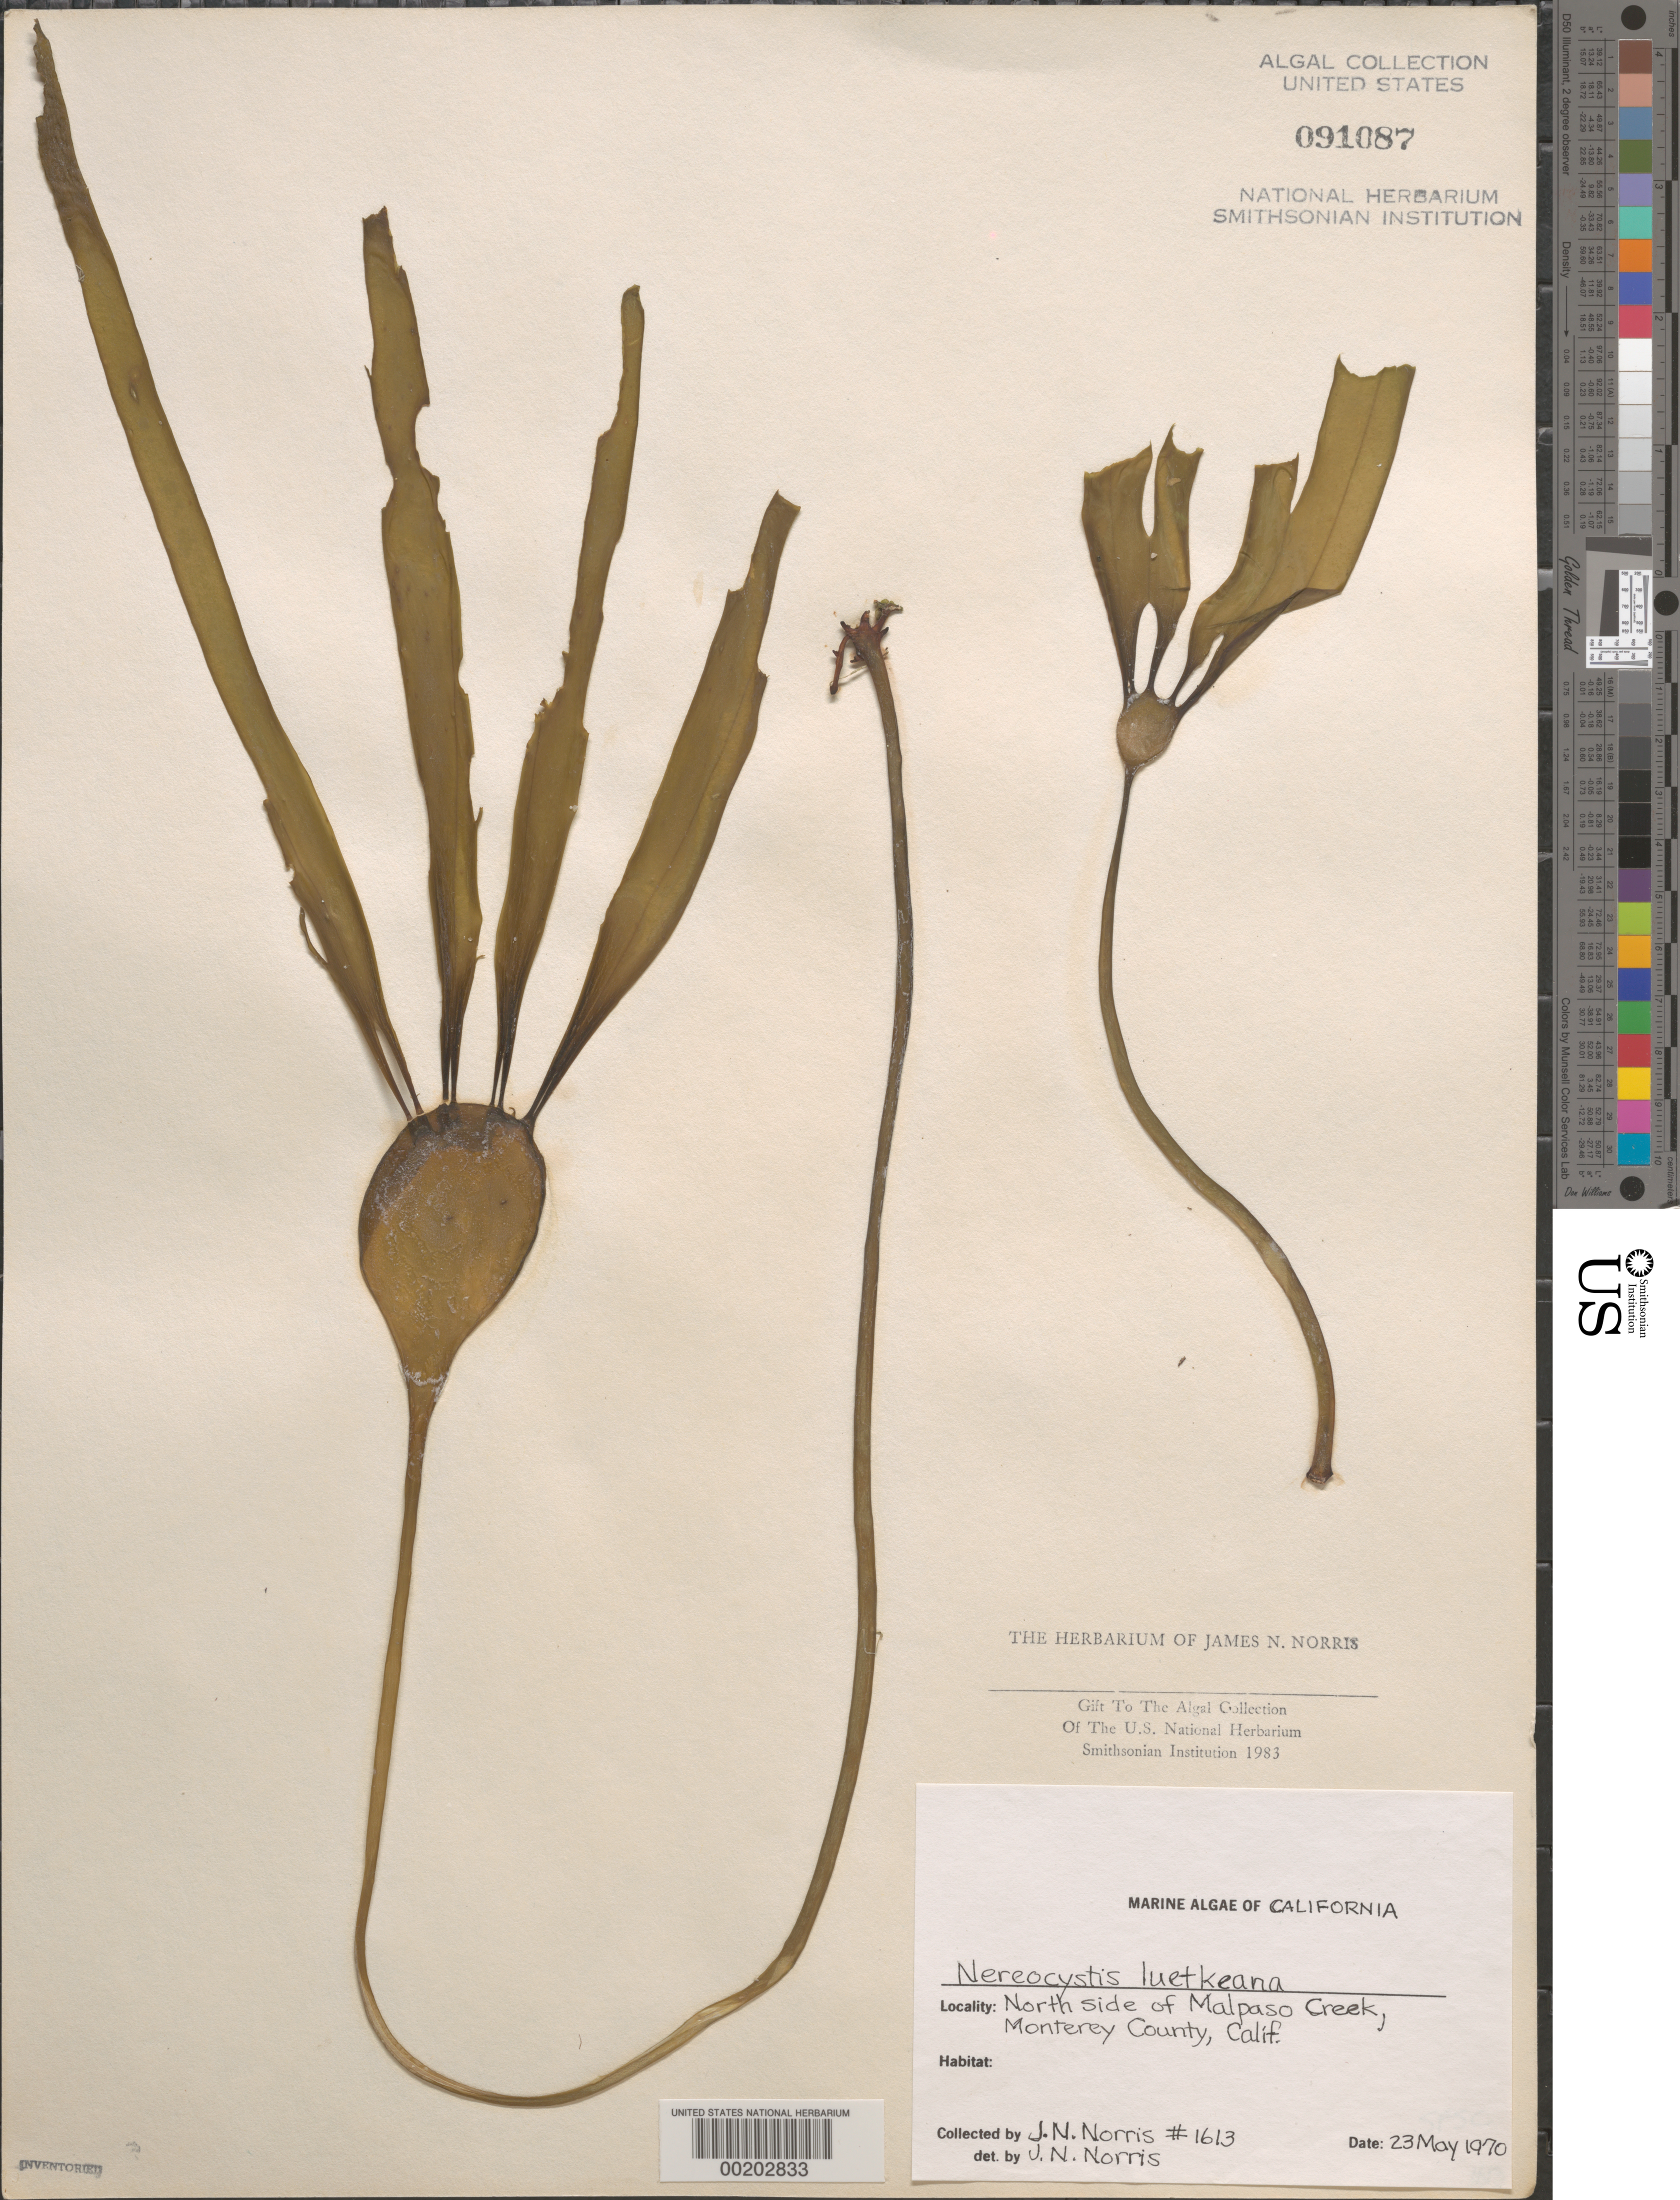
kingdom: Chromista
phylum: Ochrophyta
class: Phaeophyceae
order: Laminariales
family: Laminariaceae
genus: Nereocystis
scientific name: Nereocystis luetkeana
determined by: Norris, James N.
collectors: J. N. Norris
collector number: JN-1613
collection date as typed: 23 May 1970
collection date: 1970-05-23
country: United States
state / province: California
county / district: Monterey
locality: Malpaso Creek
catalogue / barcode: US 91087